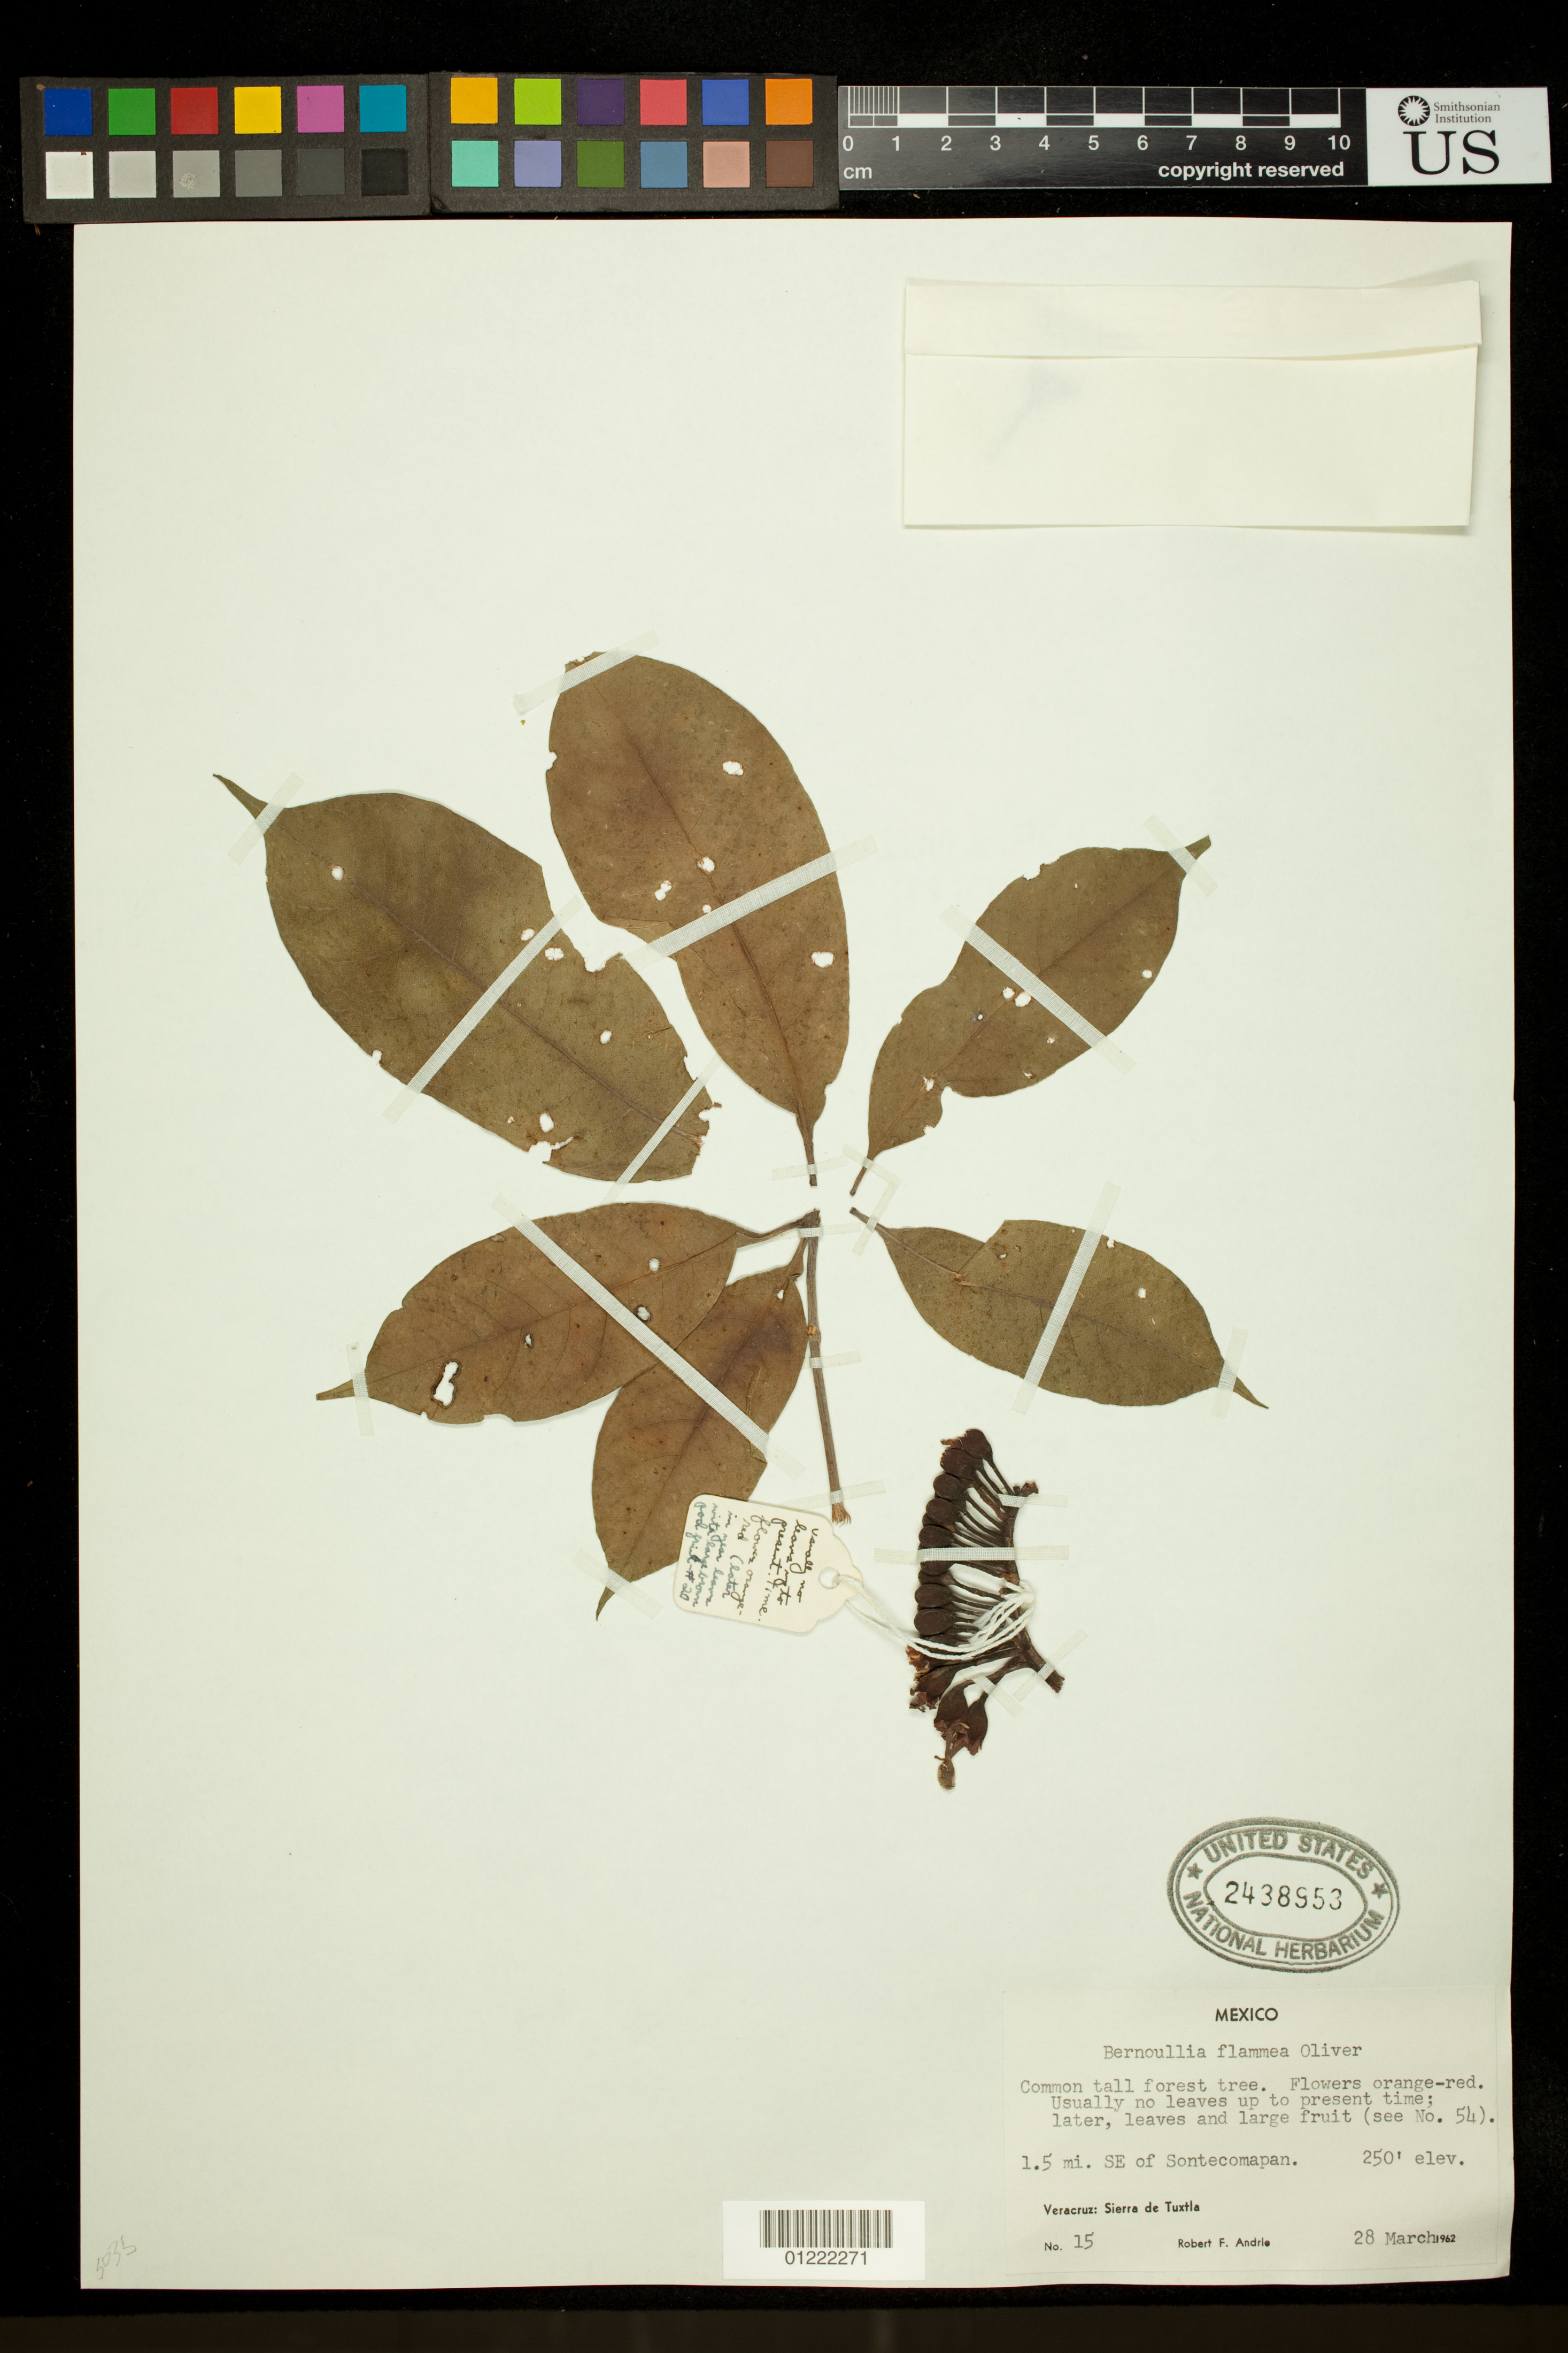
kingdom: Plantae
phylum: Tracheophyta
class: Magnoliopsida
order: Malvales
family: Malvaceae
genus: Bernoullia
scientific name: Bernoullia flammea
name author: Oliv.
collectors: R. Andrie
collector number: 15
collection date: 1962-03-28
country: Mexico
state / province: Veracruz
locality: Sierra de Tuxtla,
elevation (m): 76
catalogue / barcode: US 2438953